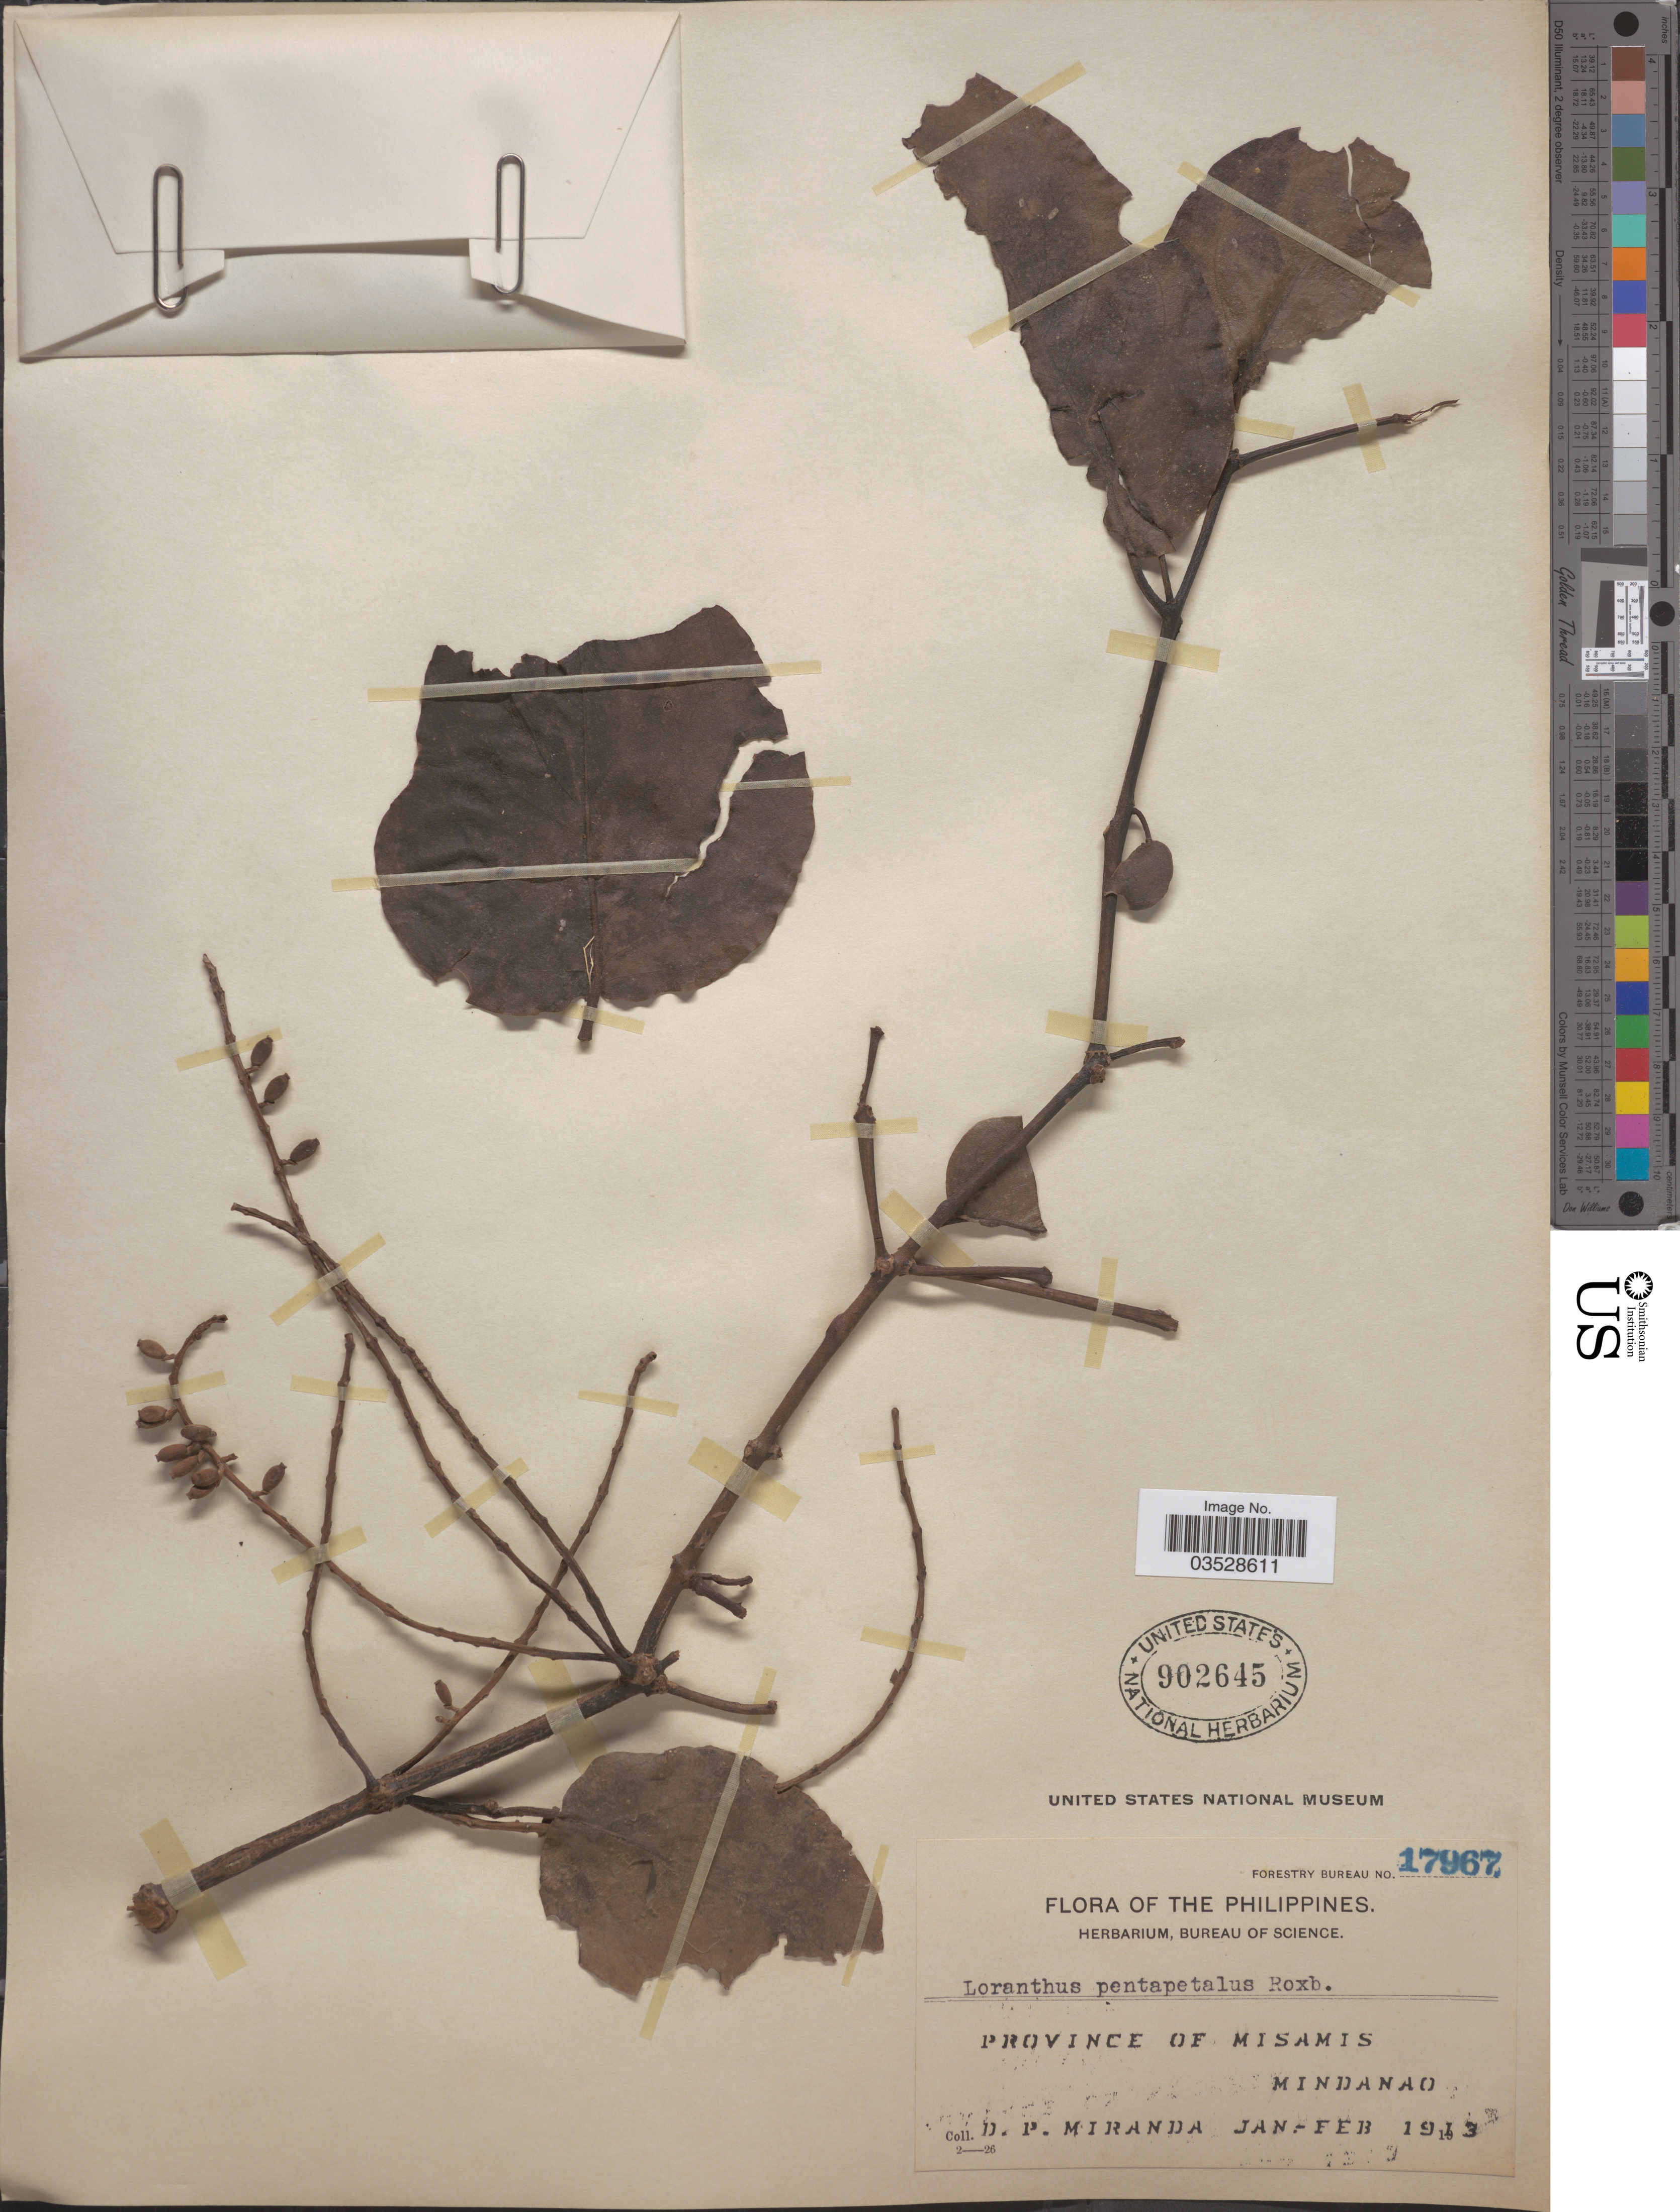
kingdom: Plantae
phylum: Tracheophyta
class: Magnoliopsida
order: Santalales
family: Loranthaceae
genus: Loranthus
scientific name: Loranthus pentapetalus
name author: Roxb.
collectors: D. P. Miranda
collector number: Forestry Bureau 17967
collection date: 1913-01/1913-02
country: Philippines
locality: Province of Misamis. Mindanao.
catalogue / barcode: US 902645